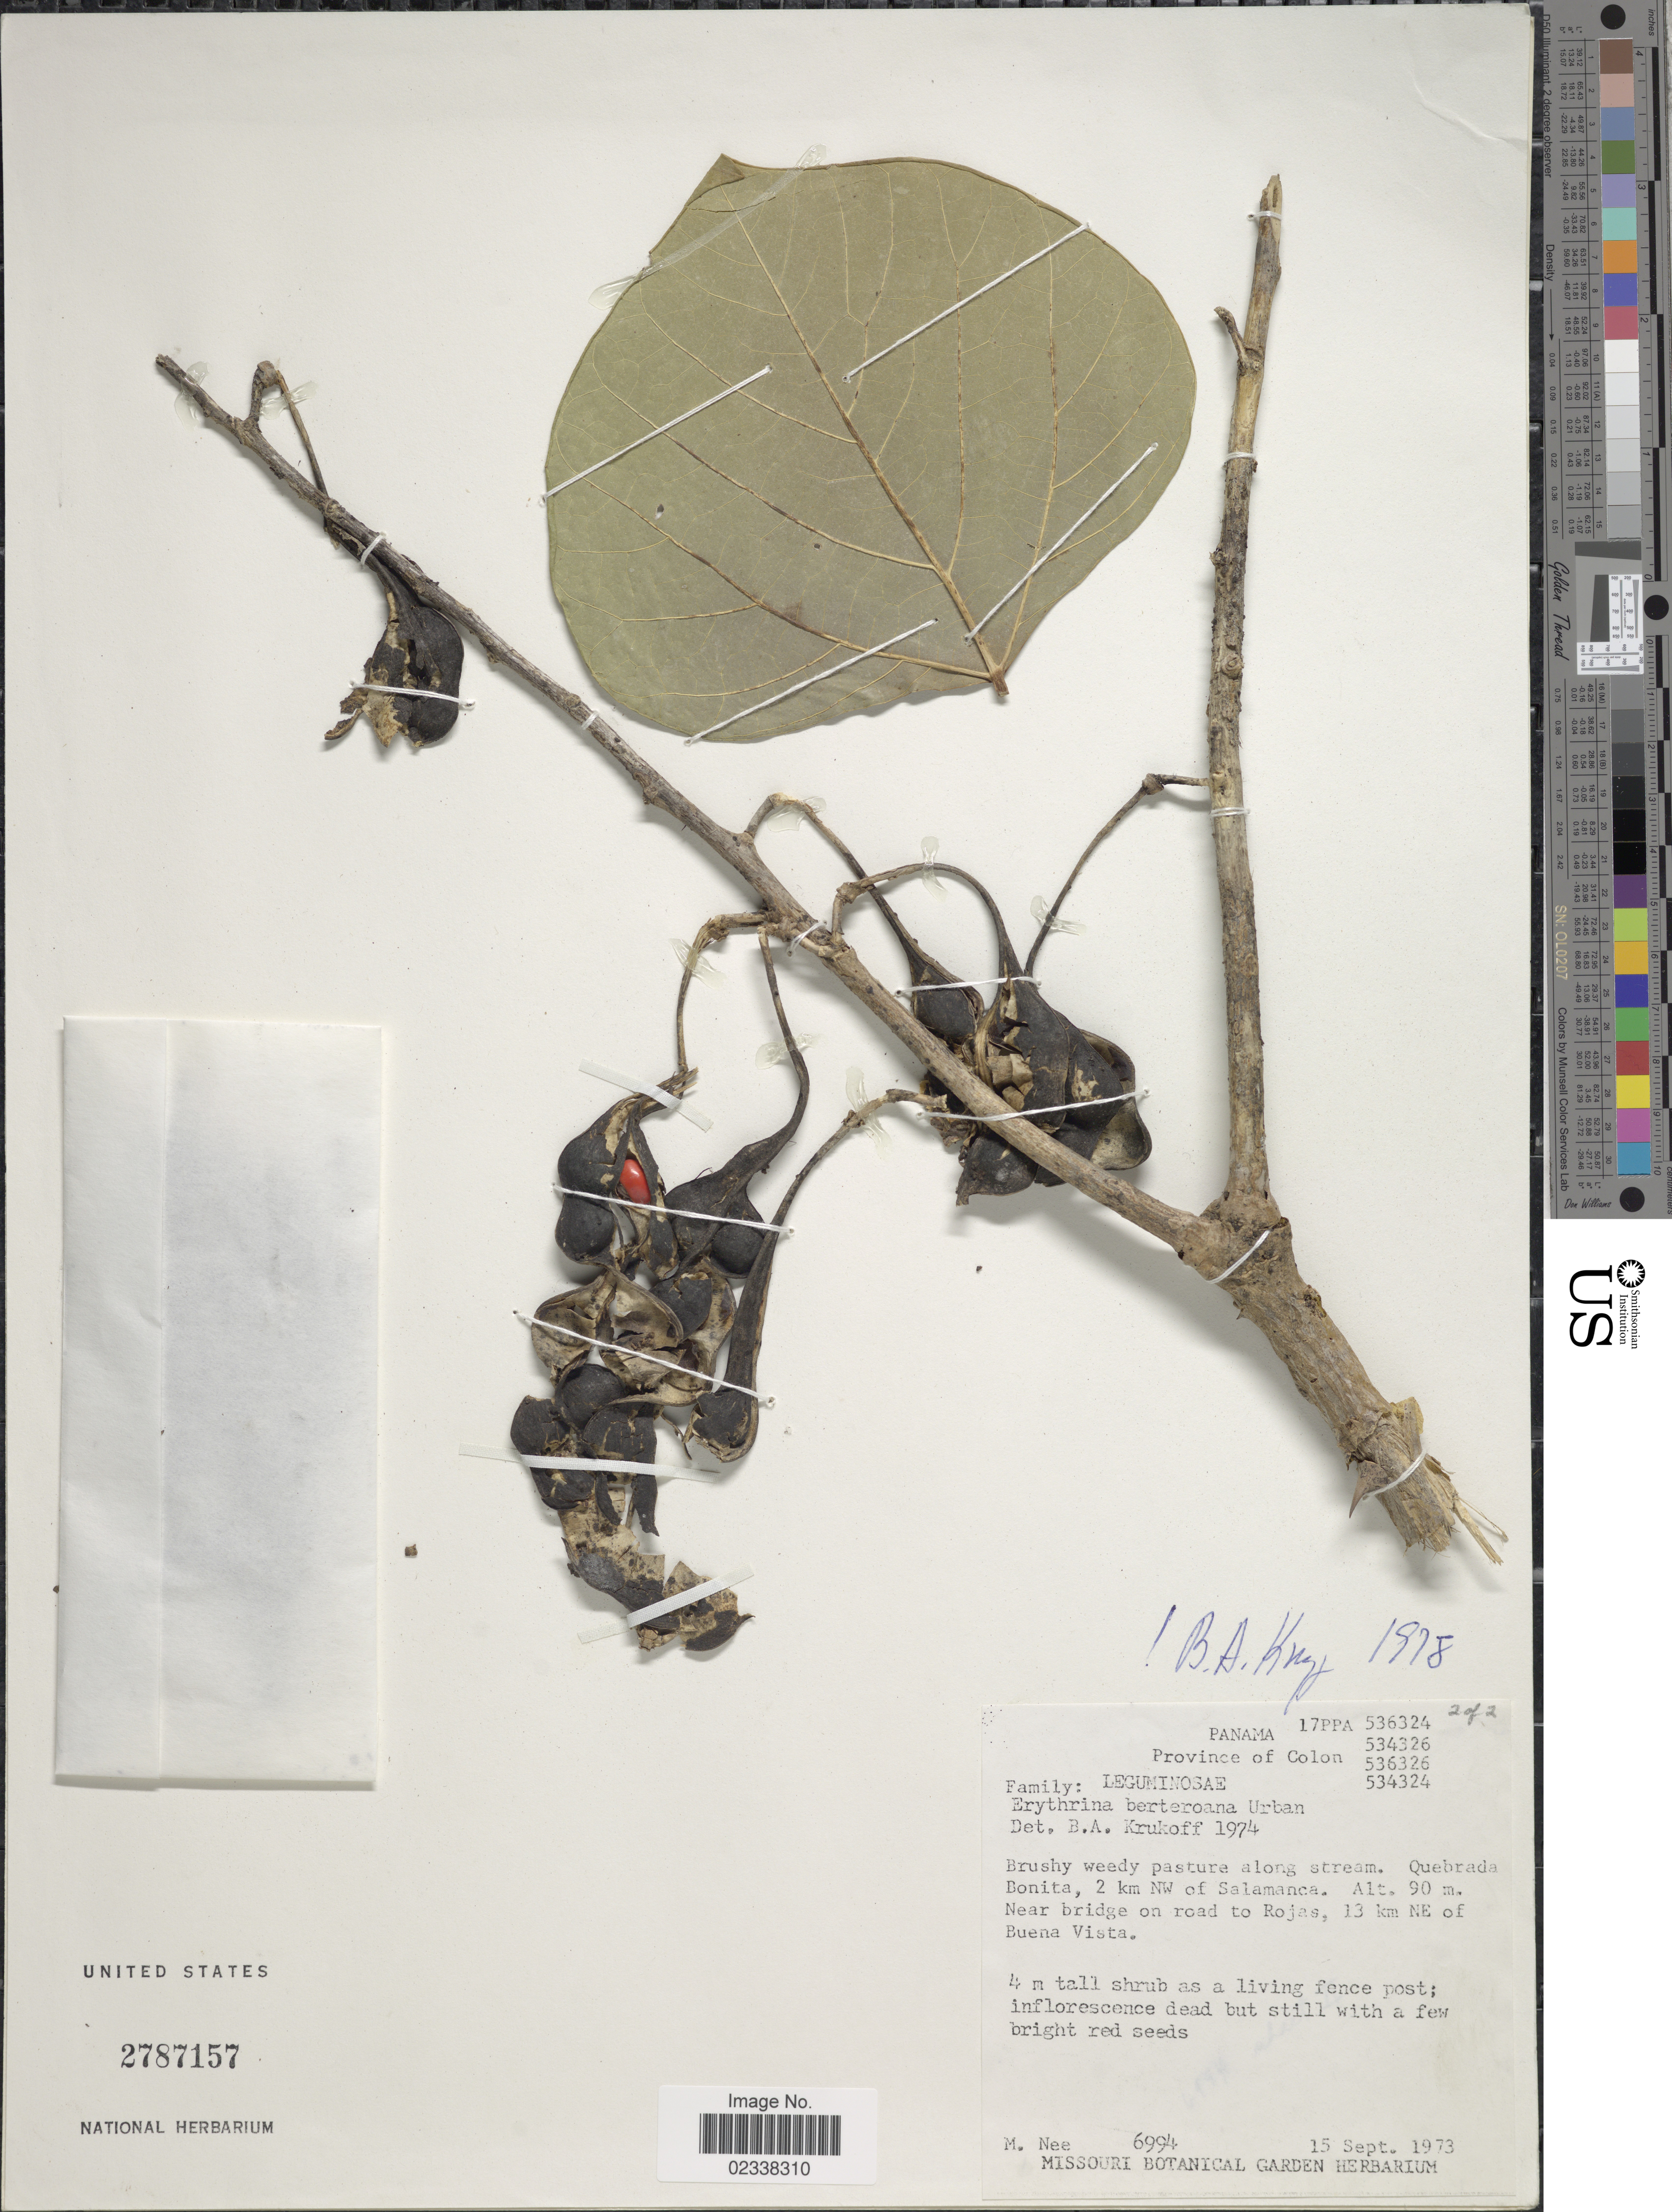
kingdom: Plantae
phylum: Tracheophyta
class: Magnoliopsida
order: Fabales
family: Fabaceae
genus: Erythrina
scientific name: Erythrina berteroana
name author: Urb.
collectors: M. Nee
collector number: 6994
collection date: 1973-09-15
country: Panama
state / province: Colón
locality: Quebrada Bonita, 2 km NW of Salamanca. Near bridge on road to Rojas, 13 km NE of Buena Vista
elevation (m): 90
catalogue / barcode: US 2787157